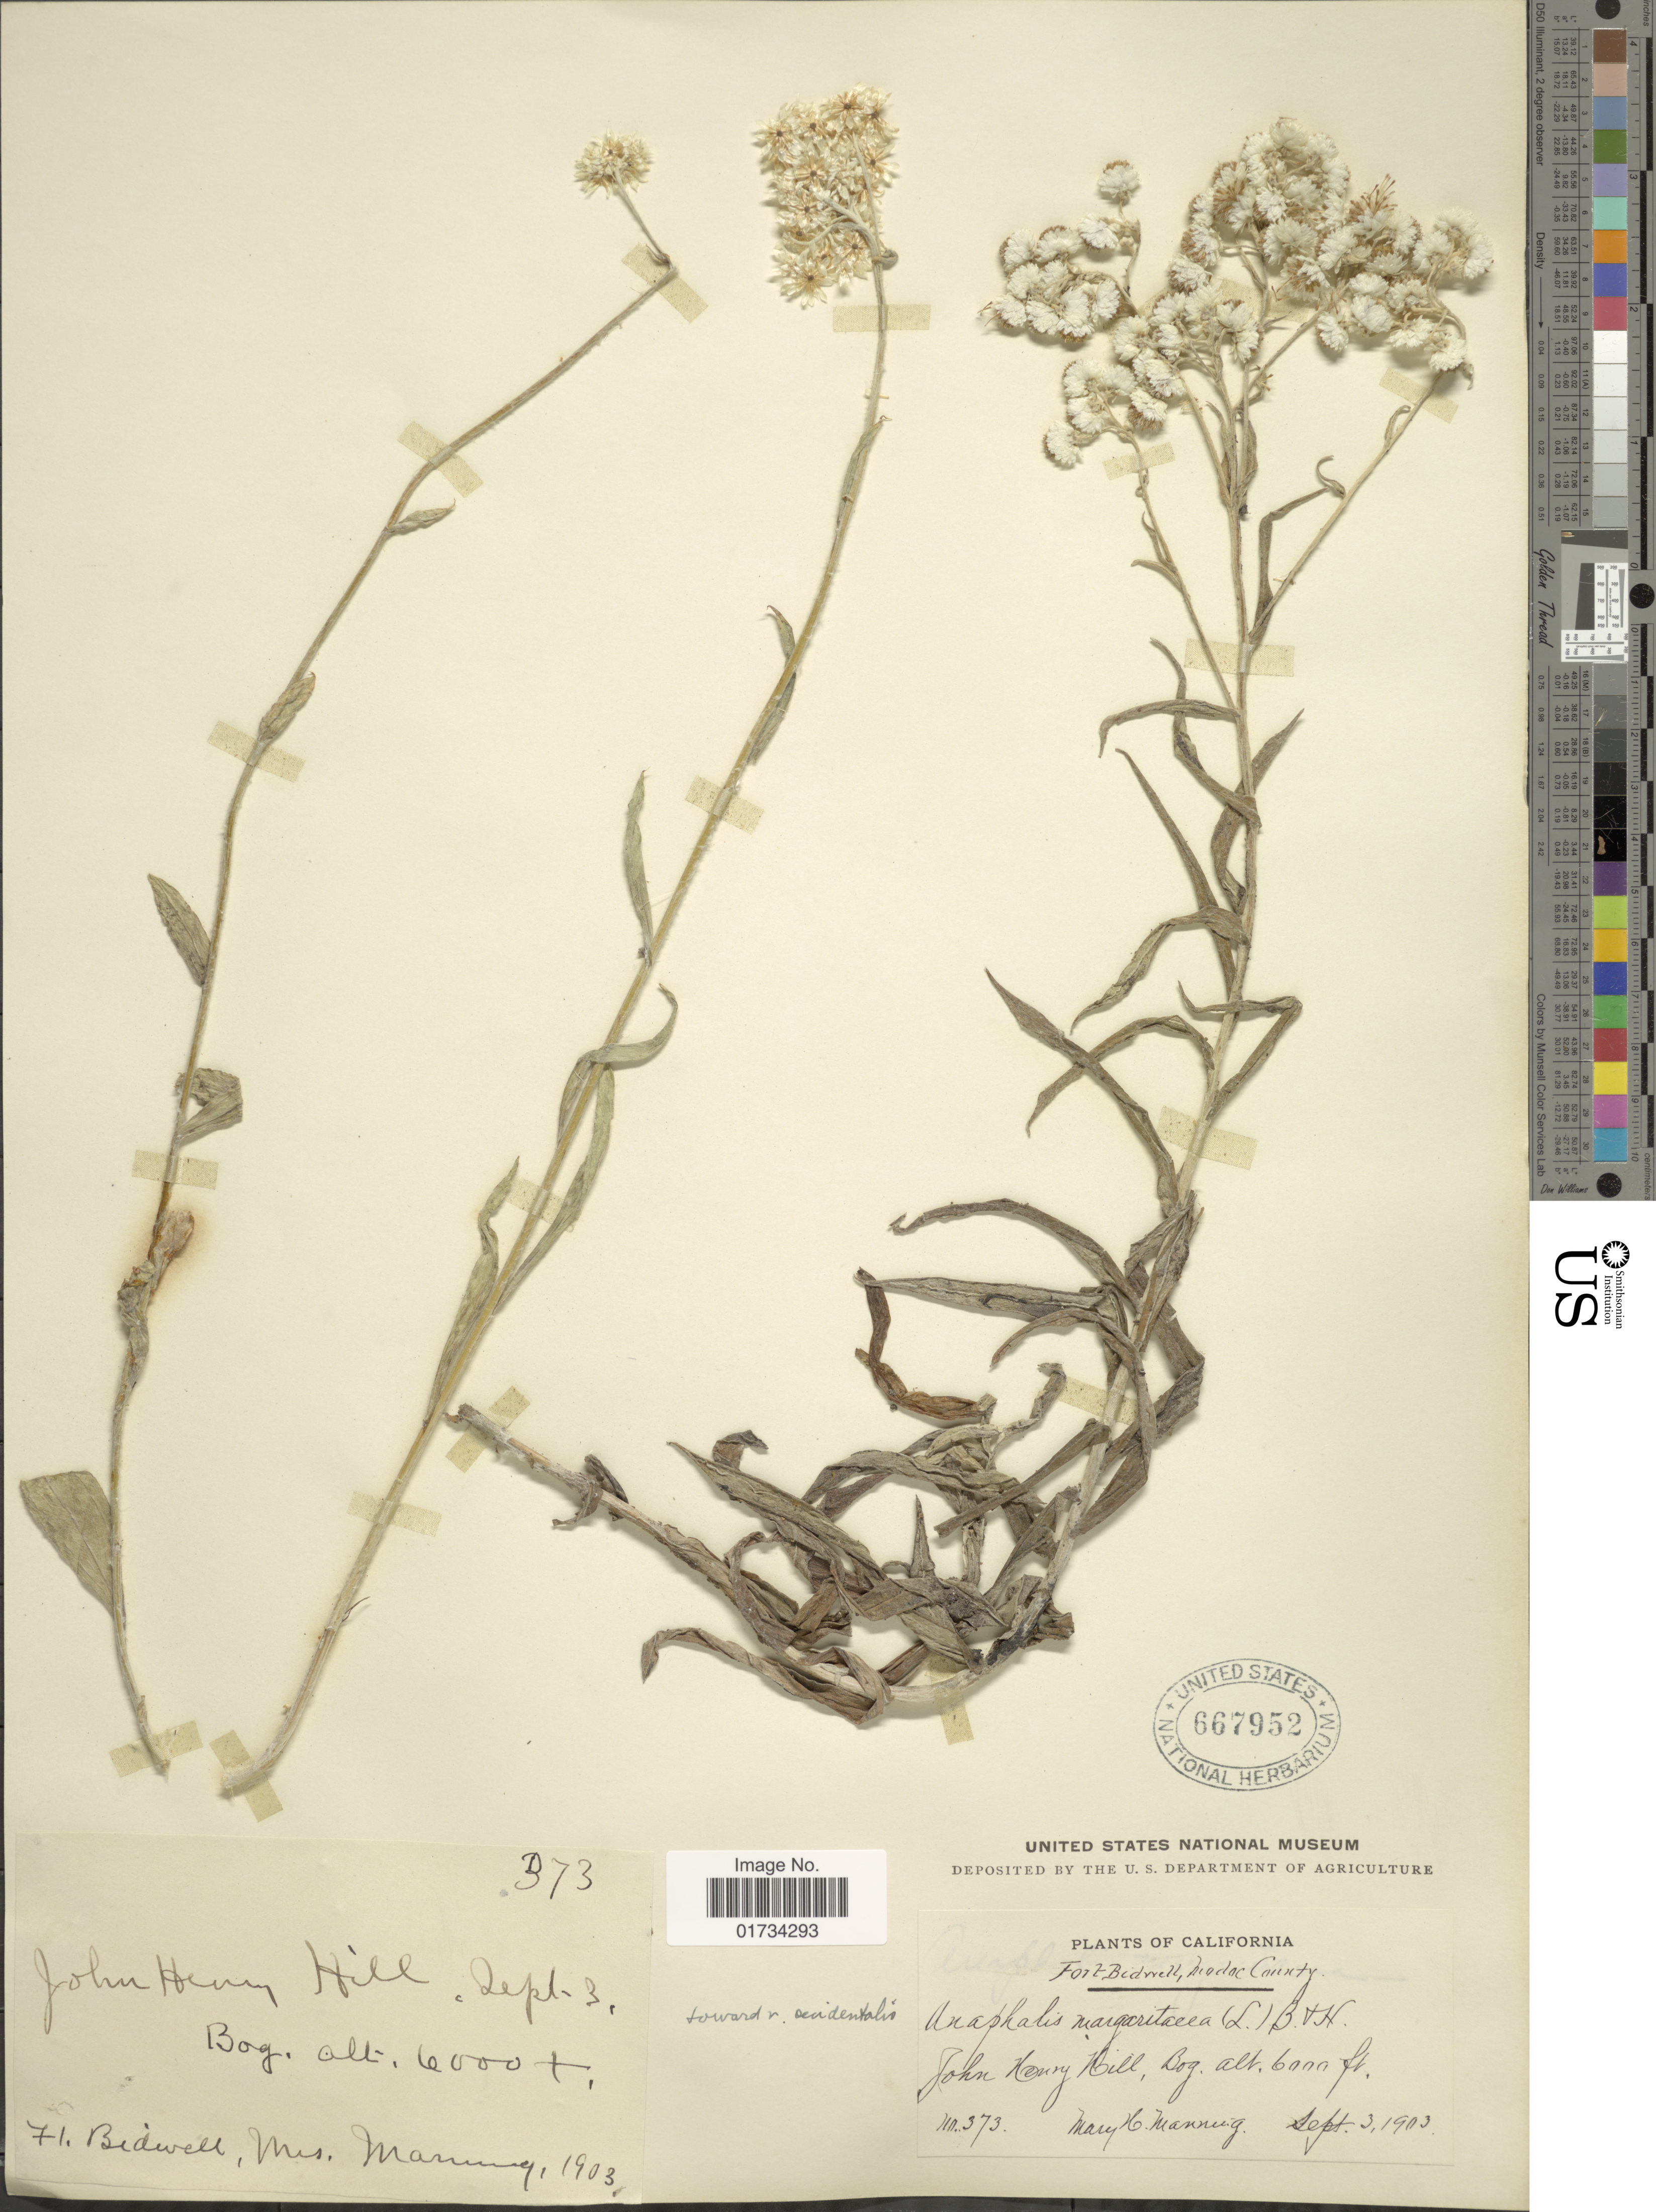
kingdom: Plantae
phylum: Tracheophyta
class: Magnoliopsida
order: Asterales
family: Asteraceae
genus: Anaphalis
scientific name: Anaphalis margaritacea var. occidentalis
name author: Greene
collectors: M. Manning & Bidwell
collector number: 373/71?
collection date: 1903-09-03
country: United States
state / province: California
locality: California. John Henry Hill. Bog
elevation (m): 1829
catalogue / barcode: US 667952